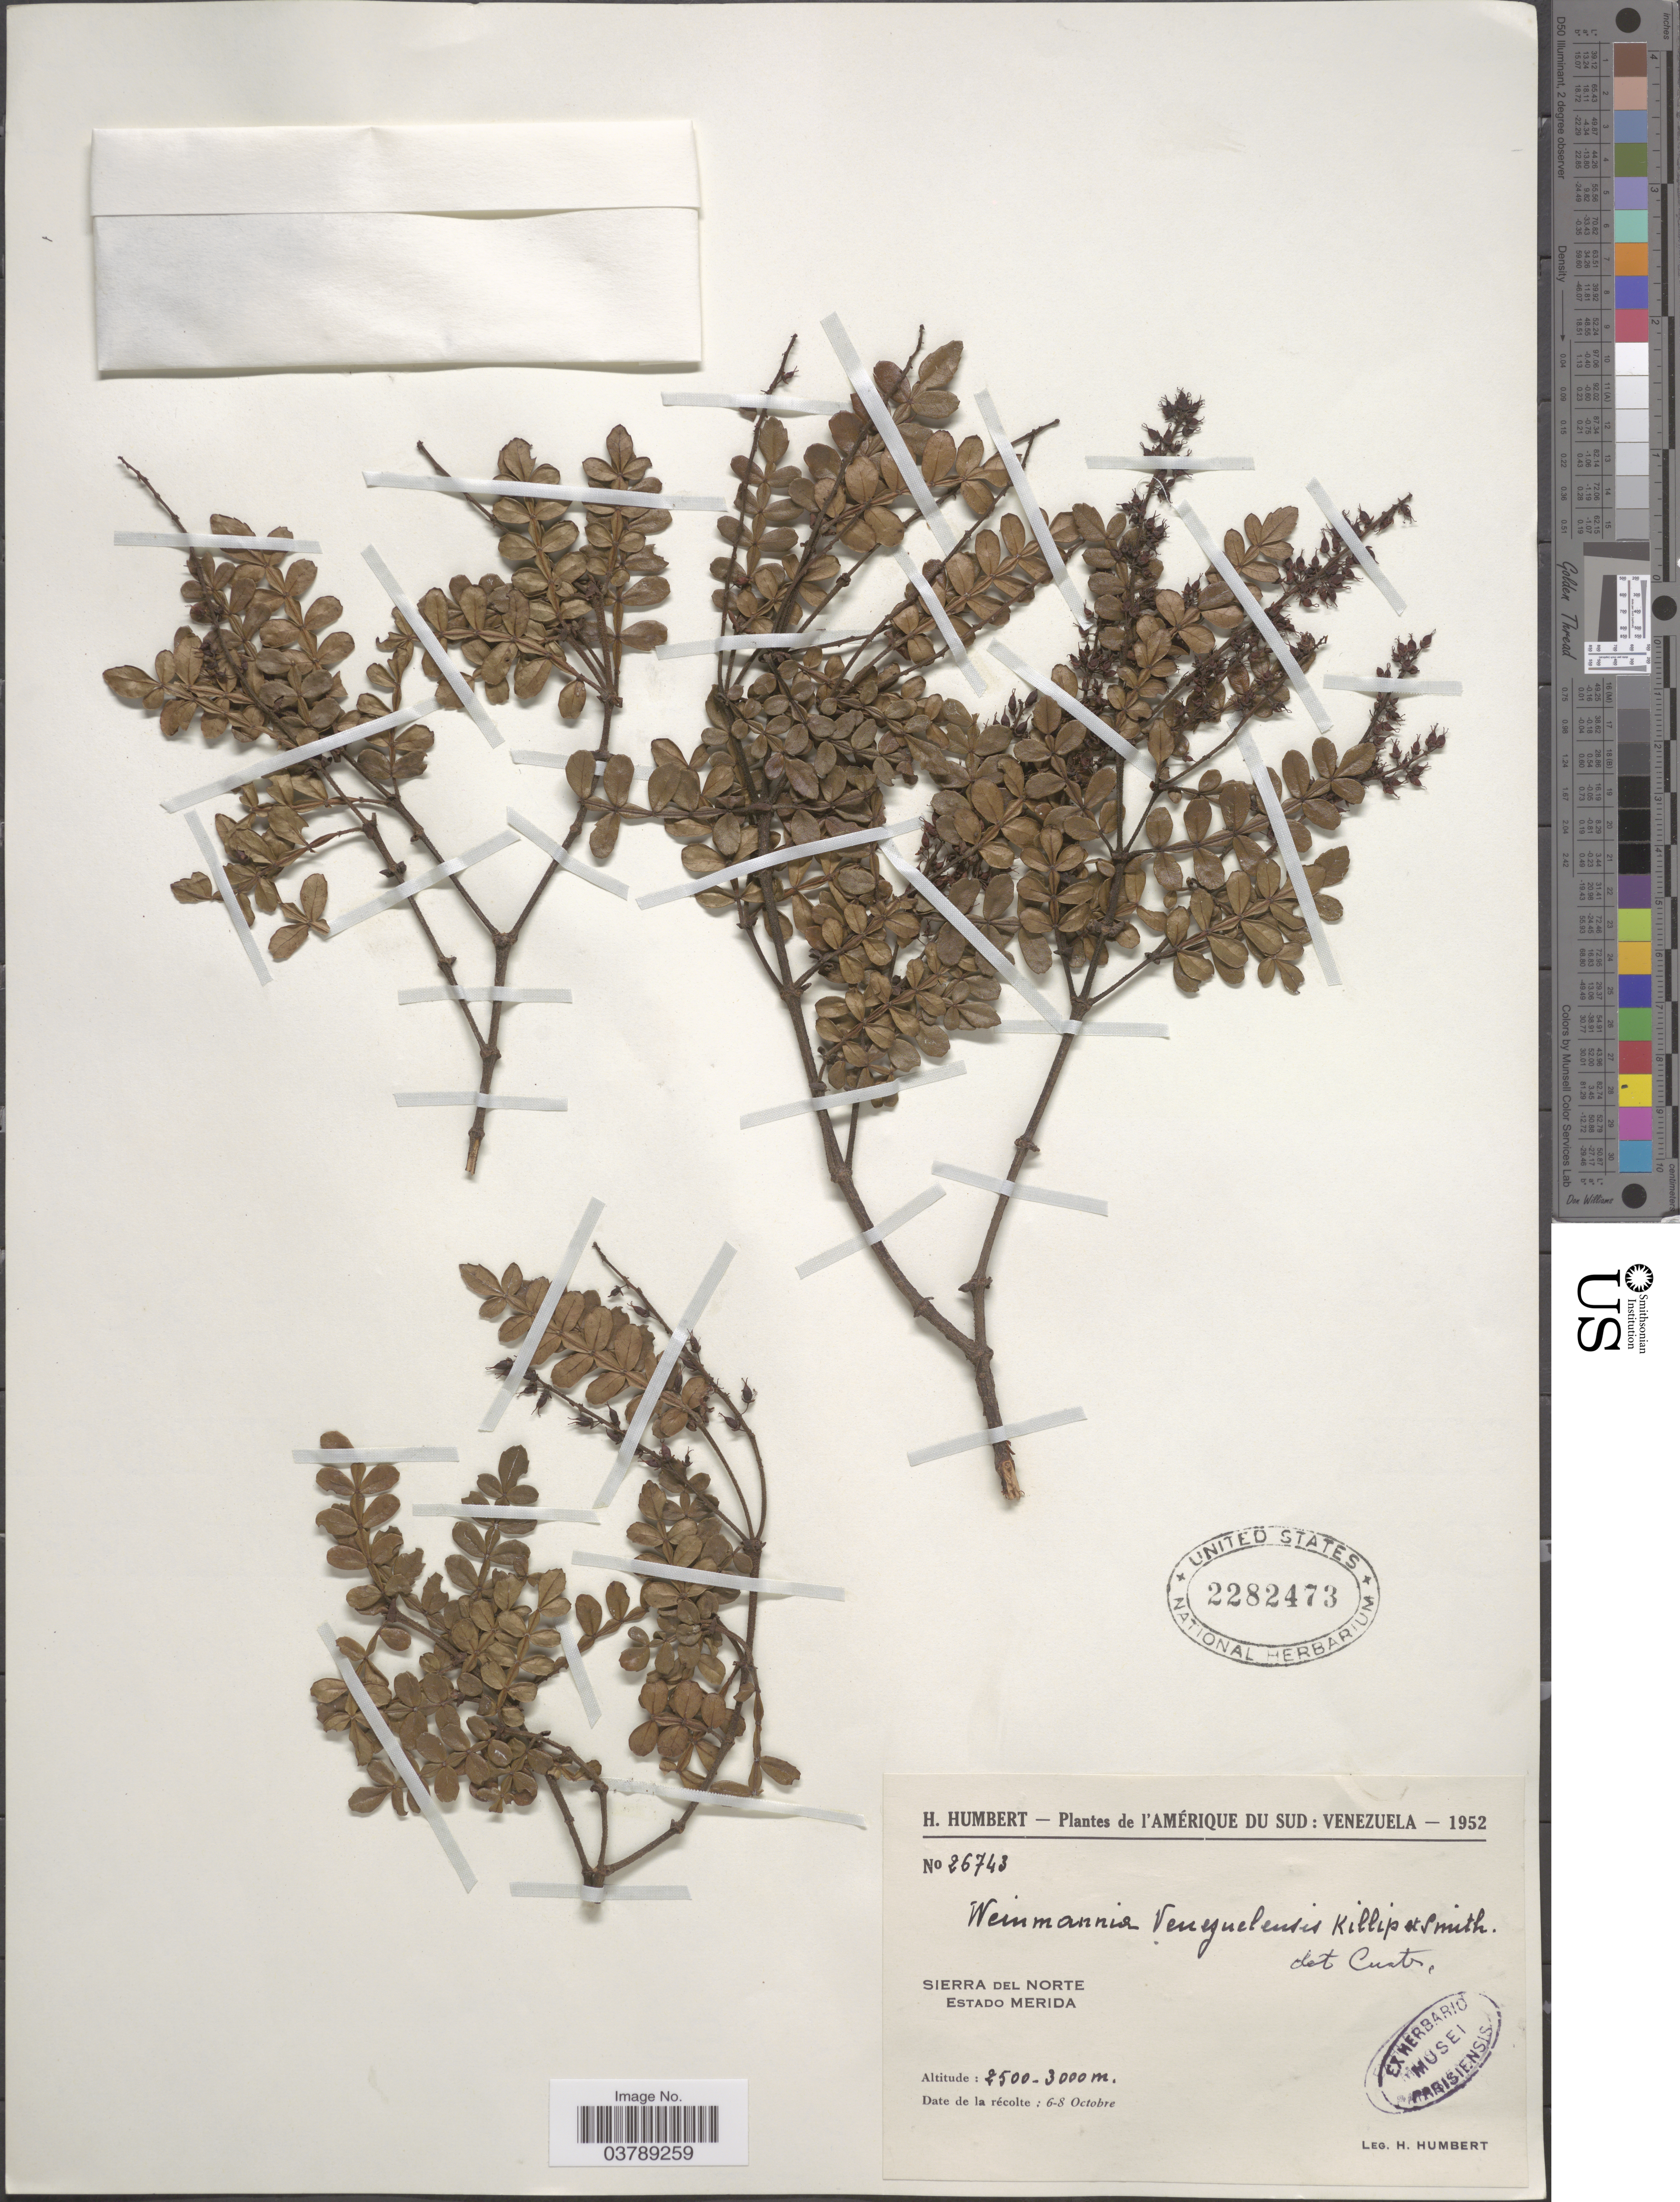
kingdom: Plantae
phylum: Tracheophyta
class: Magnoliopsida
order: Oxalidales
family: Cunoniaceae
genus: Weinmannia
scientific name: Weinmannia lansbergiana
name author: Engl.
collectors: H. Humbert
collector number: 26743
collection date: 1952-10-06/1952-10-08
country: Venezuela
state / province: Merida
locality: Sierra del Norte.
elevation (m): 2500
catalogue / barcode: US 2282473